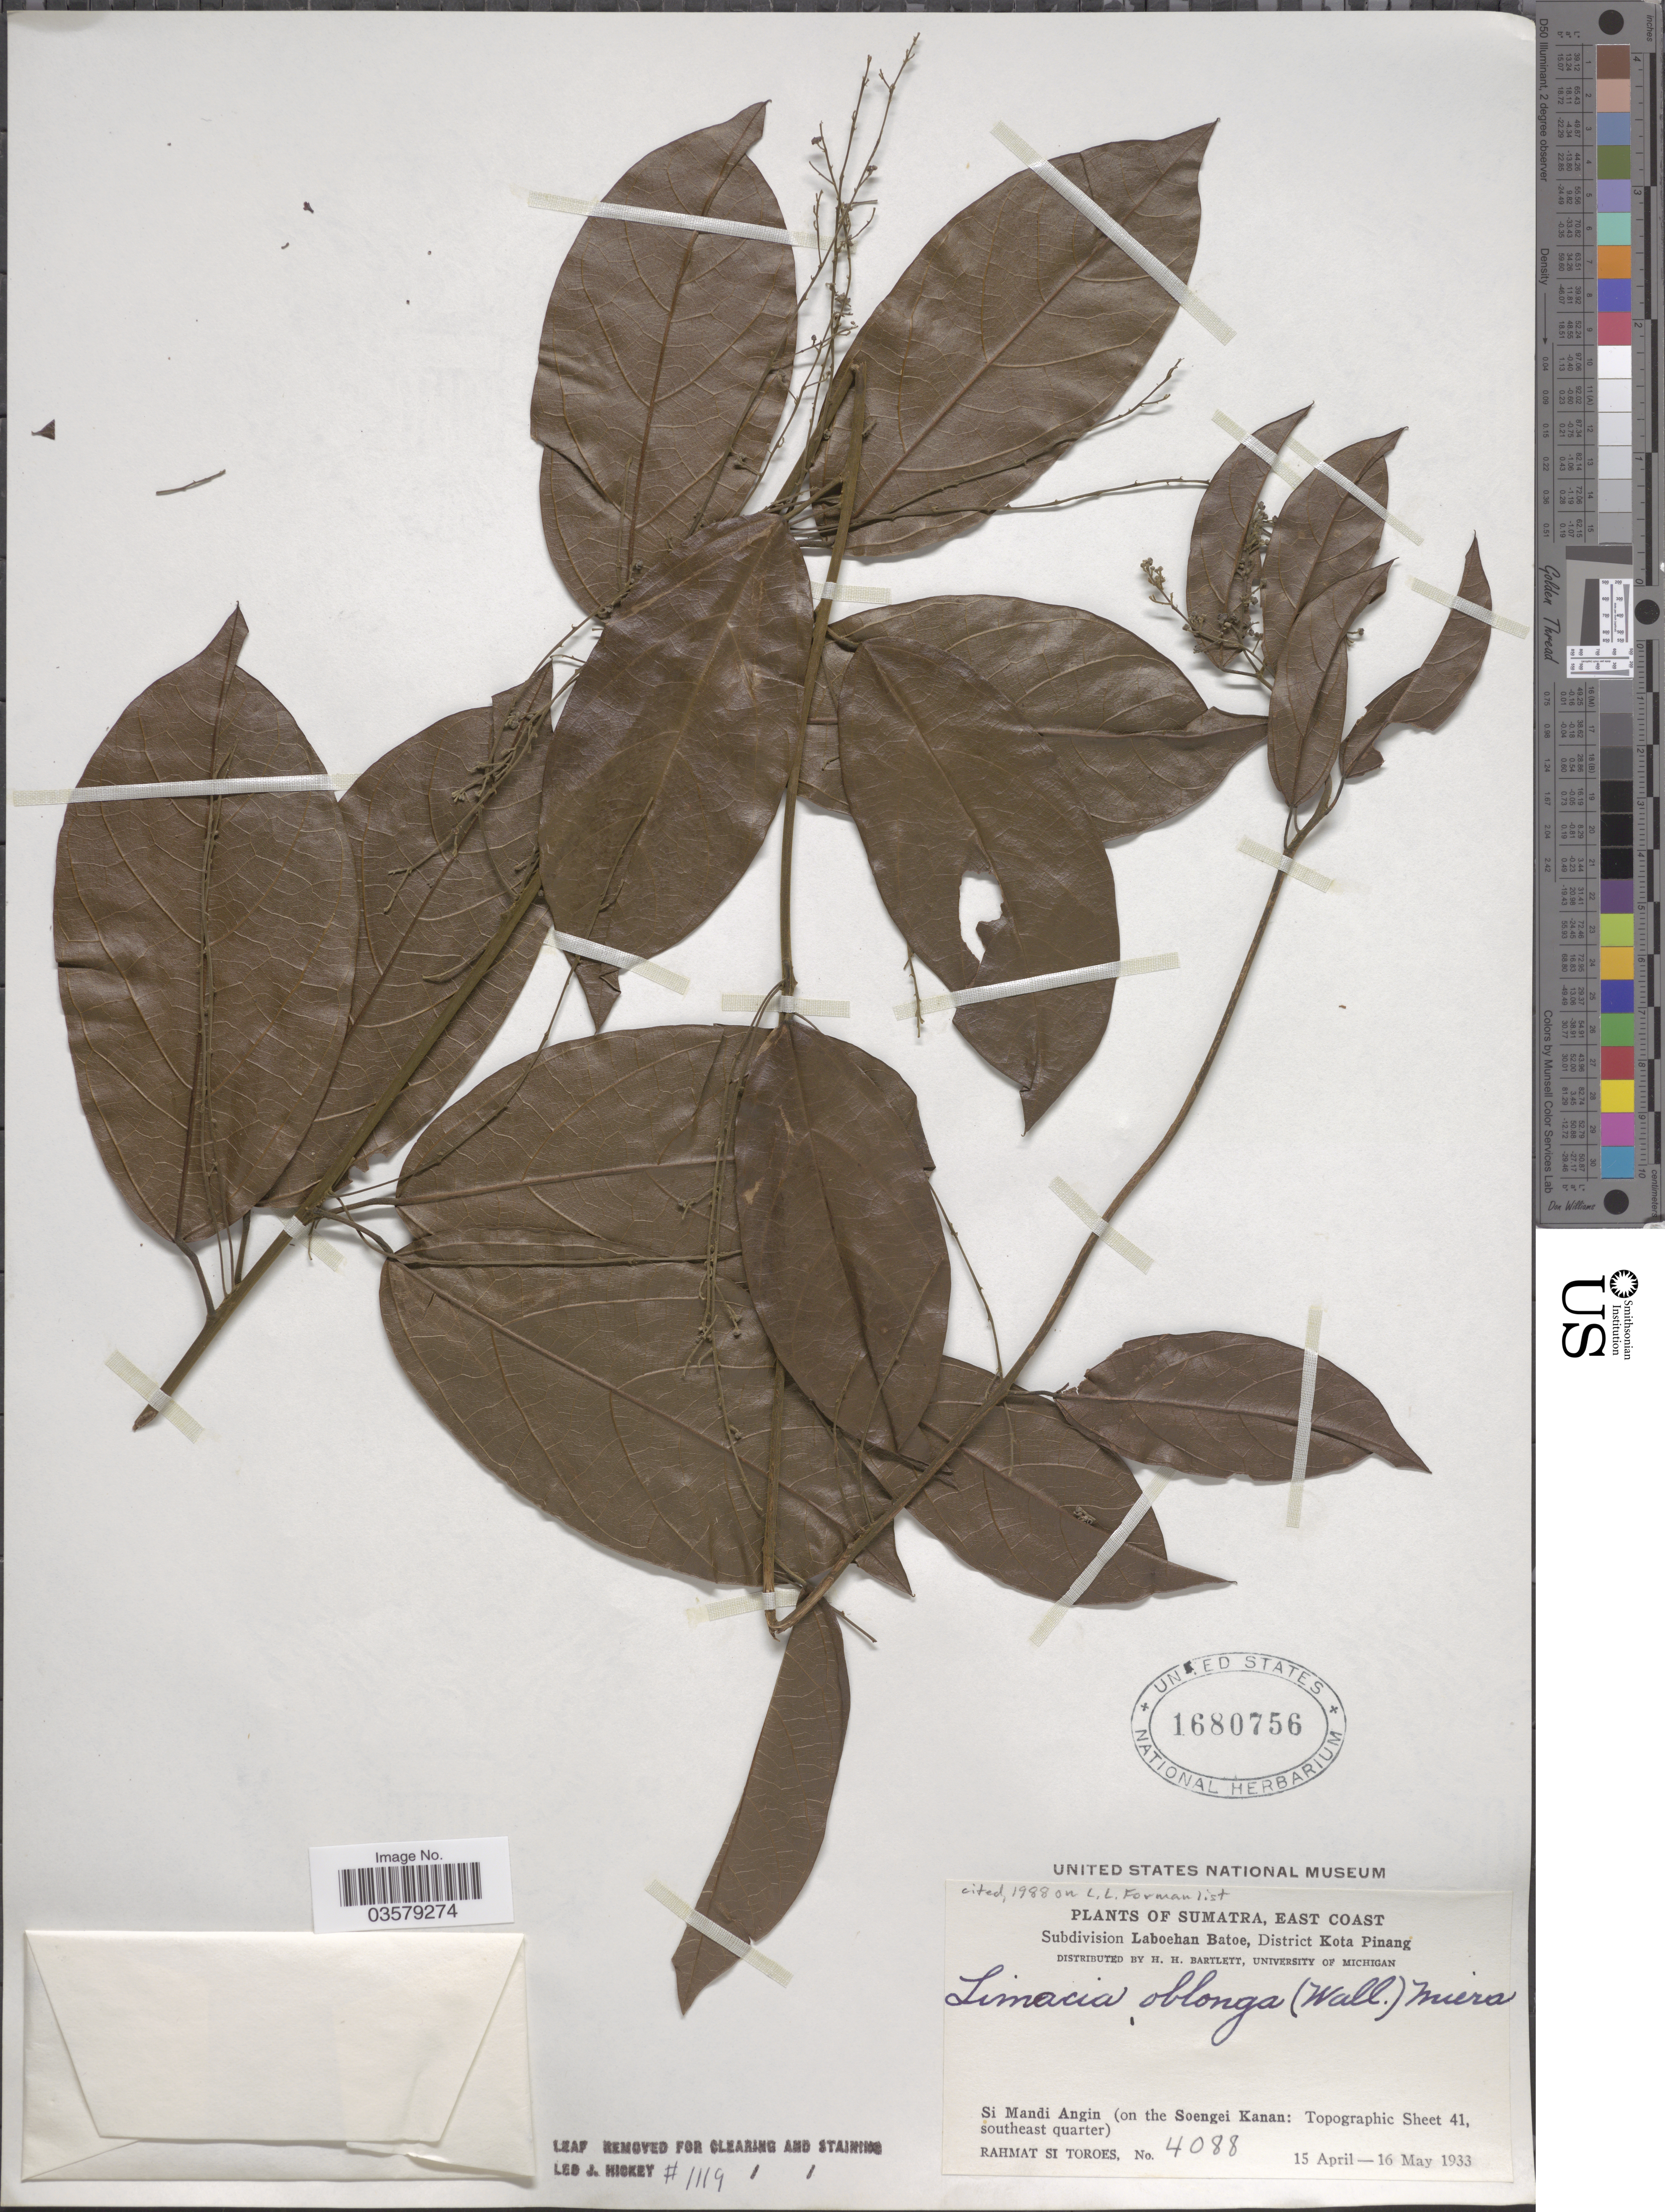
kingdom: Plantae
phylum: Tracheophyta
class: Magnoliopsida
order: Ranunculales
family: Menispermaceae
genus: Limacia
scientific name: Limacia oblonga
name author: Hook. f. & Thomson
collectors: Rahmat Si Boeea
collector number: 4088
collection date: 1933-04-15/1933-05-16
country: Indonesia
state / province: Sumatra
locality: East Coast, Subdivision Laboehan Batoe, District Kota Pinang. Si Mandi Angin (on the Soengei Kanan: Topographic Sheet 41, southeast quarter).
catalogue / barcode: US 1680756